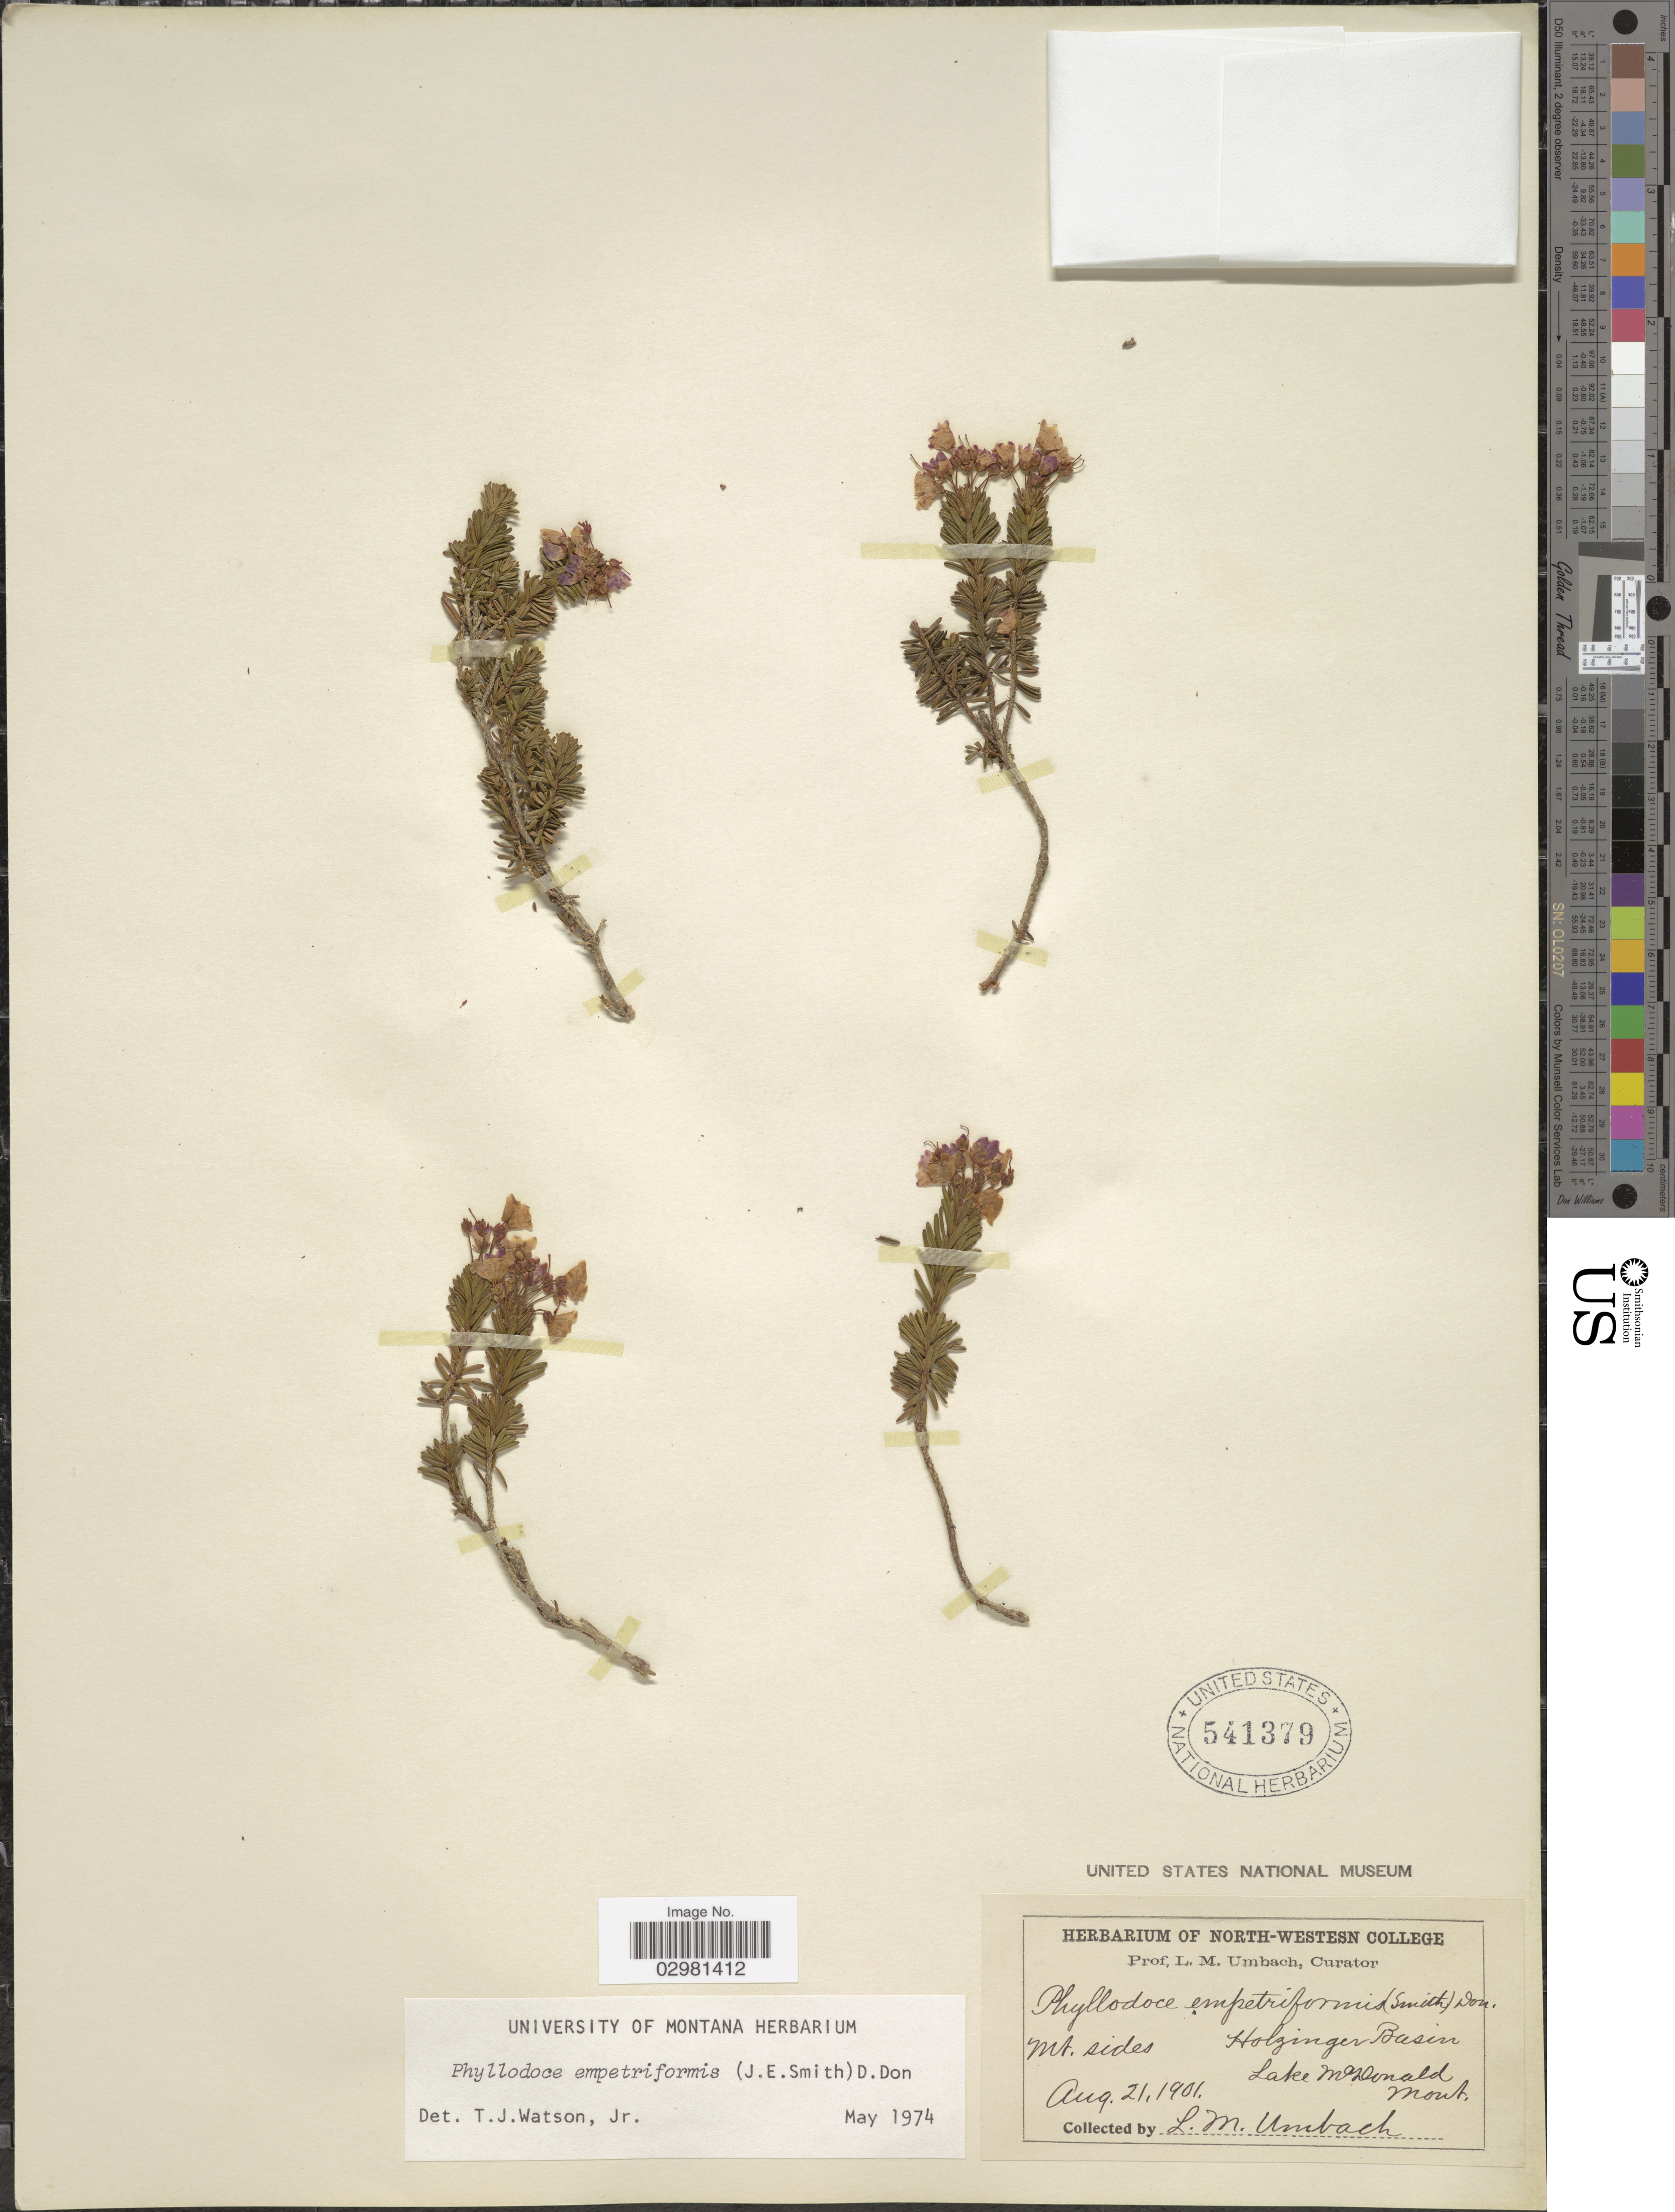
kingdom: Plantae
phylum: Tracheophyta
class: Magnoliopsida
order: Ericales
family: Ericaceae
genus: Phyllodoce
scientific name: Phyllodoce empetiformis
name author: (Small) D. Don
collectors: L. M. Umbach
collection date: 1901-08-21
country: United States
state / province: Montana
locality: Mt. sides, Holzinger Basin, Lake McDonald.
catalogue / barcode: US 541379